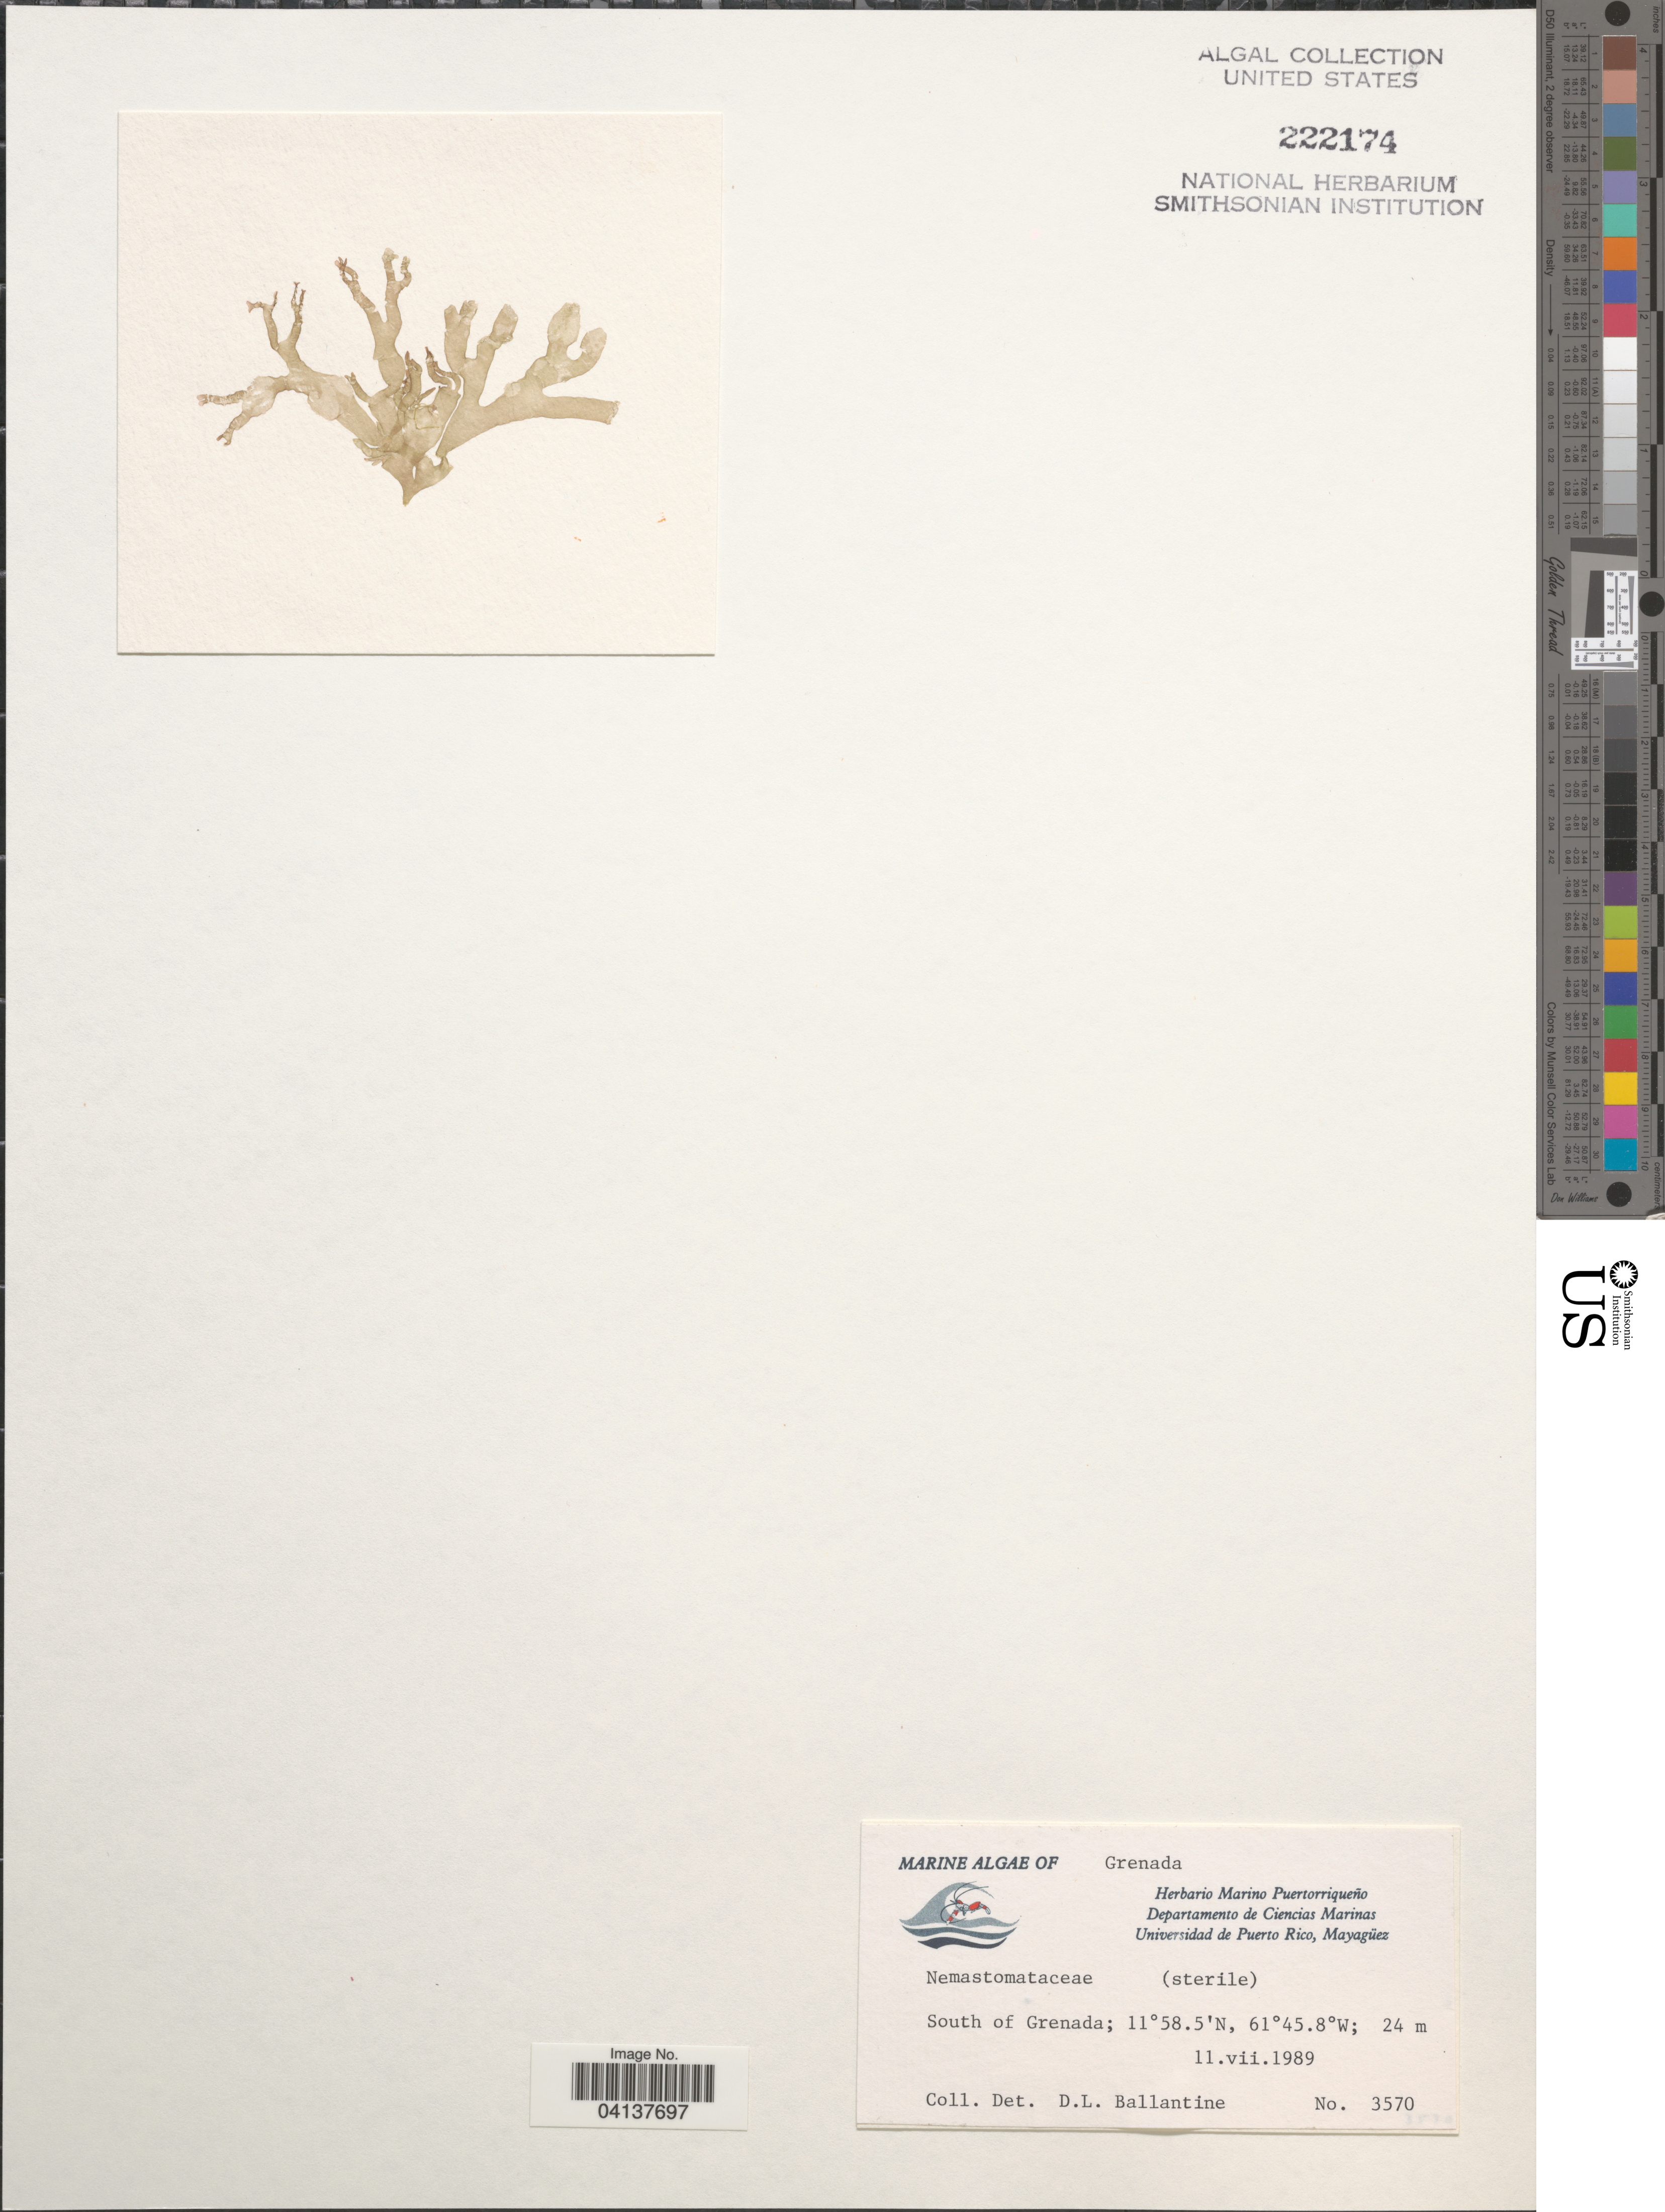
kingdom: Plantae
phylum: Rhodophyta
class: Florideophyceae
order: Nemastomatales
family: Nemastomataceae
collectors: D.L. Ballantine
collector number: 3570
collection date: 1989-07-11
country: Grenada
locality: South of Grenada.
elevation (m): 24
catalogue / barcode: US 222174